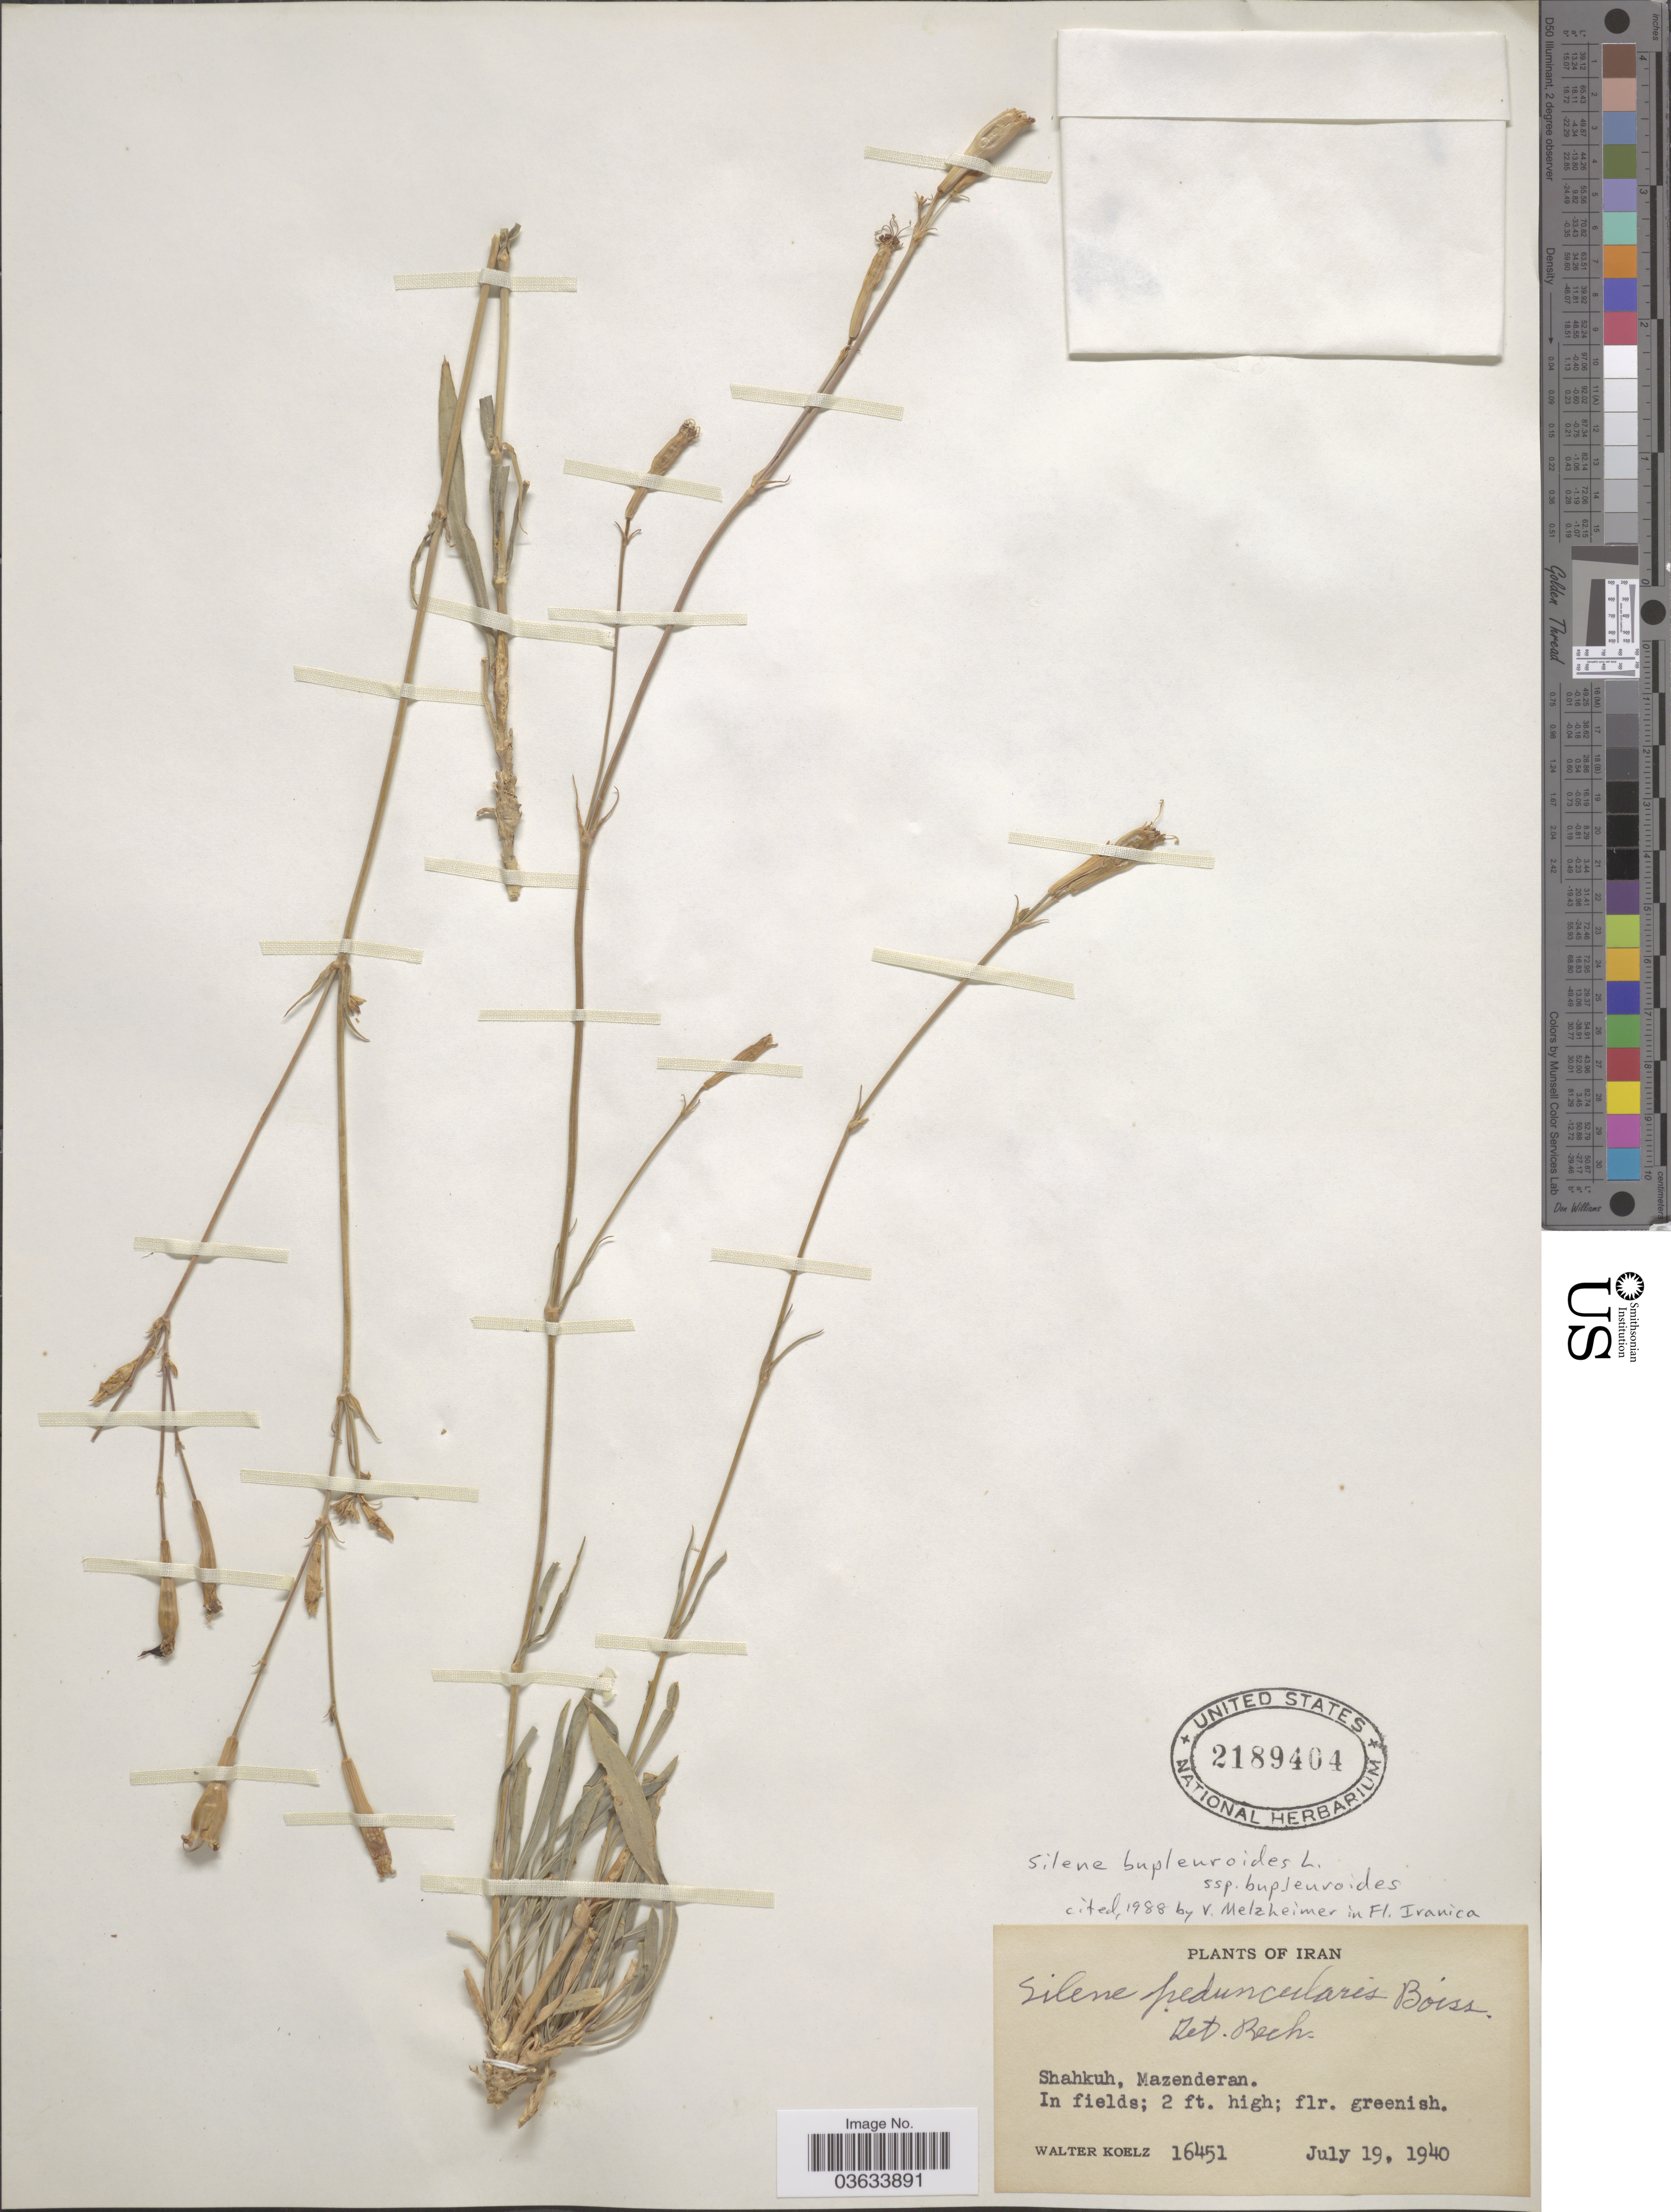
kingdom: Plantae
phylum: Tracheophyta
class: Magnoliopsida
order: Caryophyllales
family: Caryophyllaceae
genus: Silene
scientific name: Silene bupleuroides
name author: L.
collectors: W. N. Koelz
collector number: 16451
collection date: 1940-07-19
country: Iran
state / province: Mazandaran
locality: Shahkuh, Mazenderan.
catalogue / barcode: US 2189404